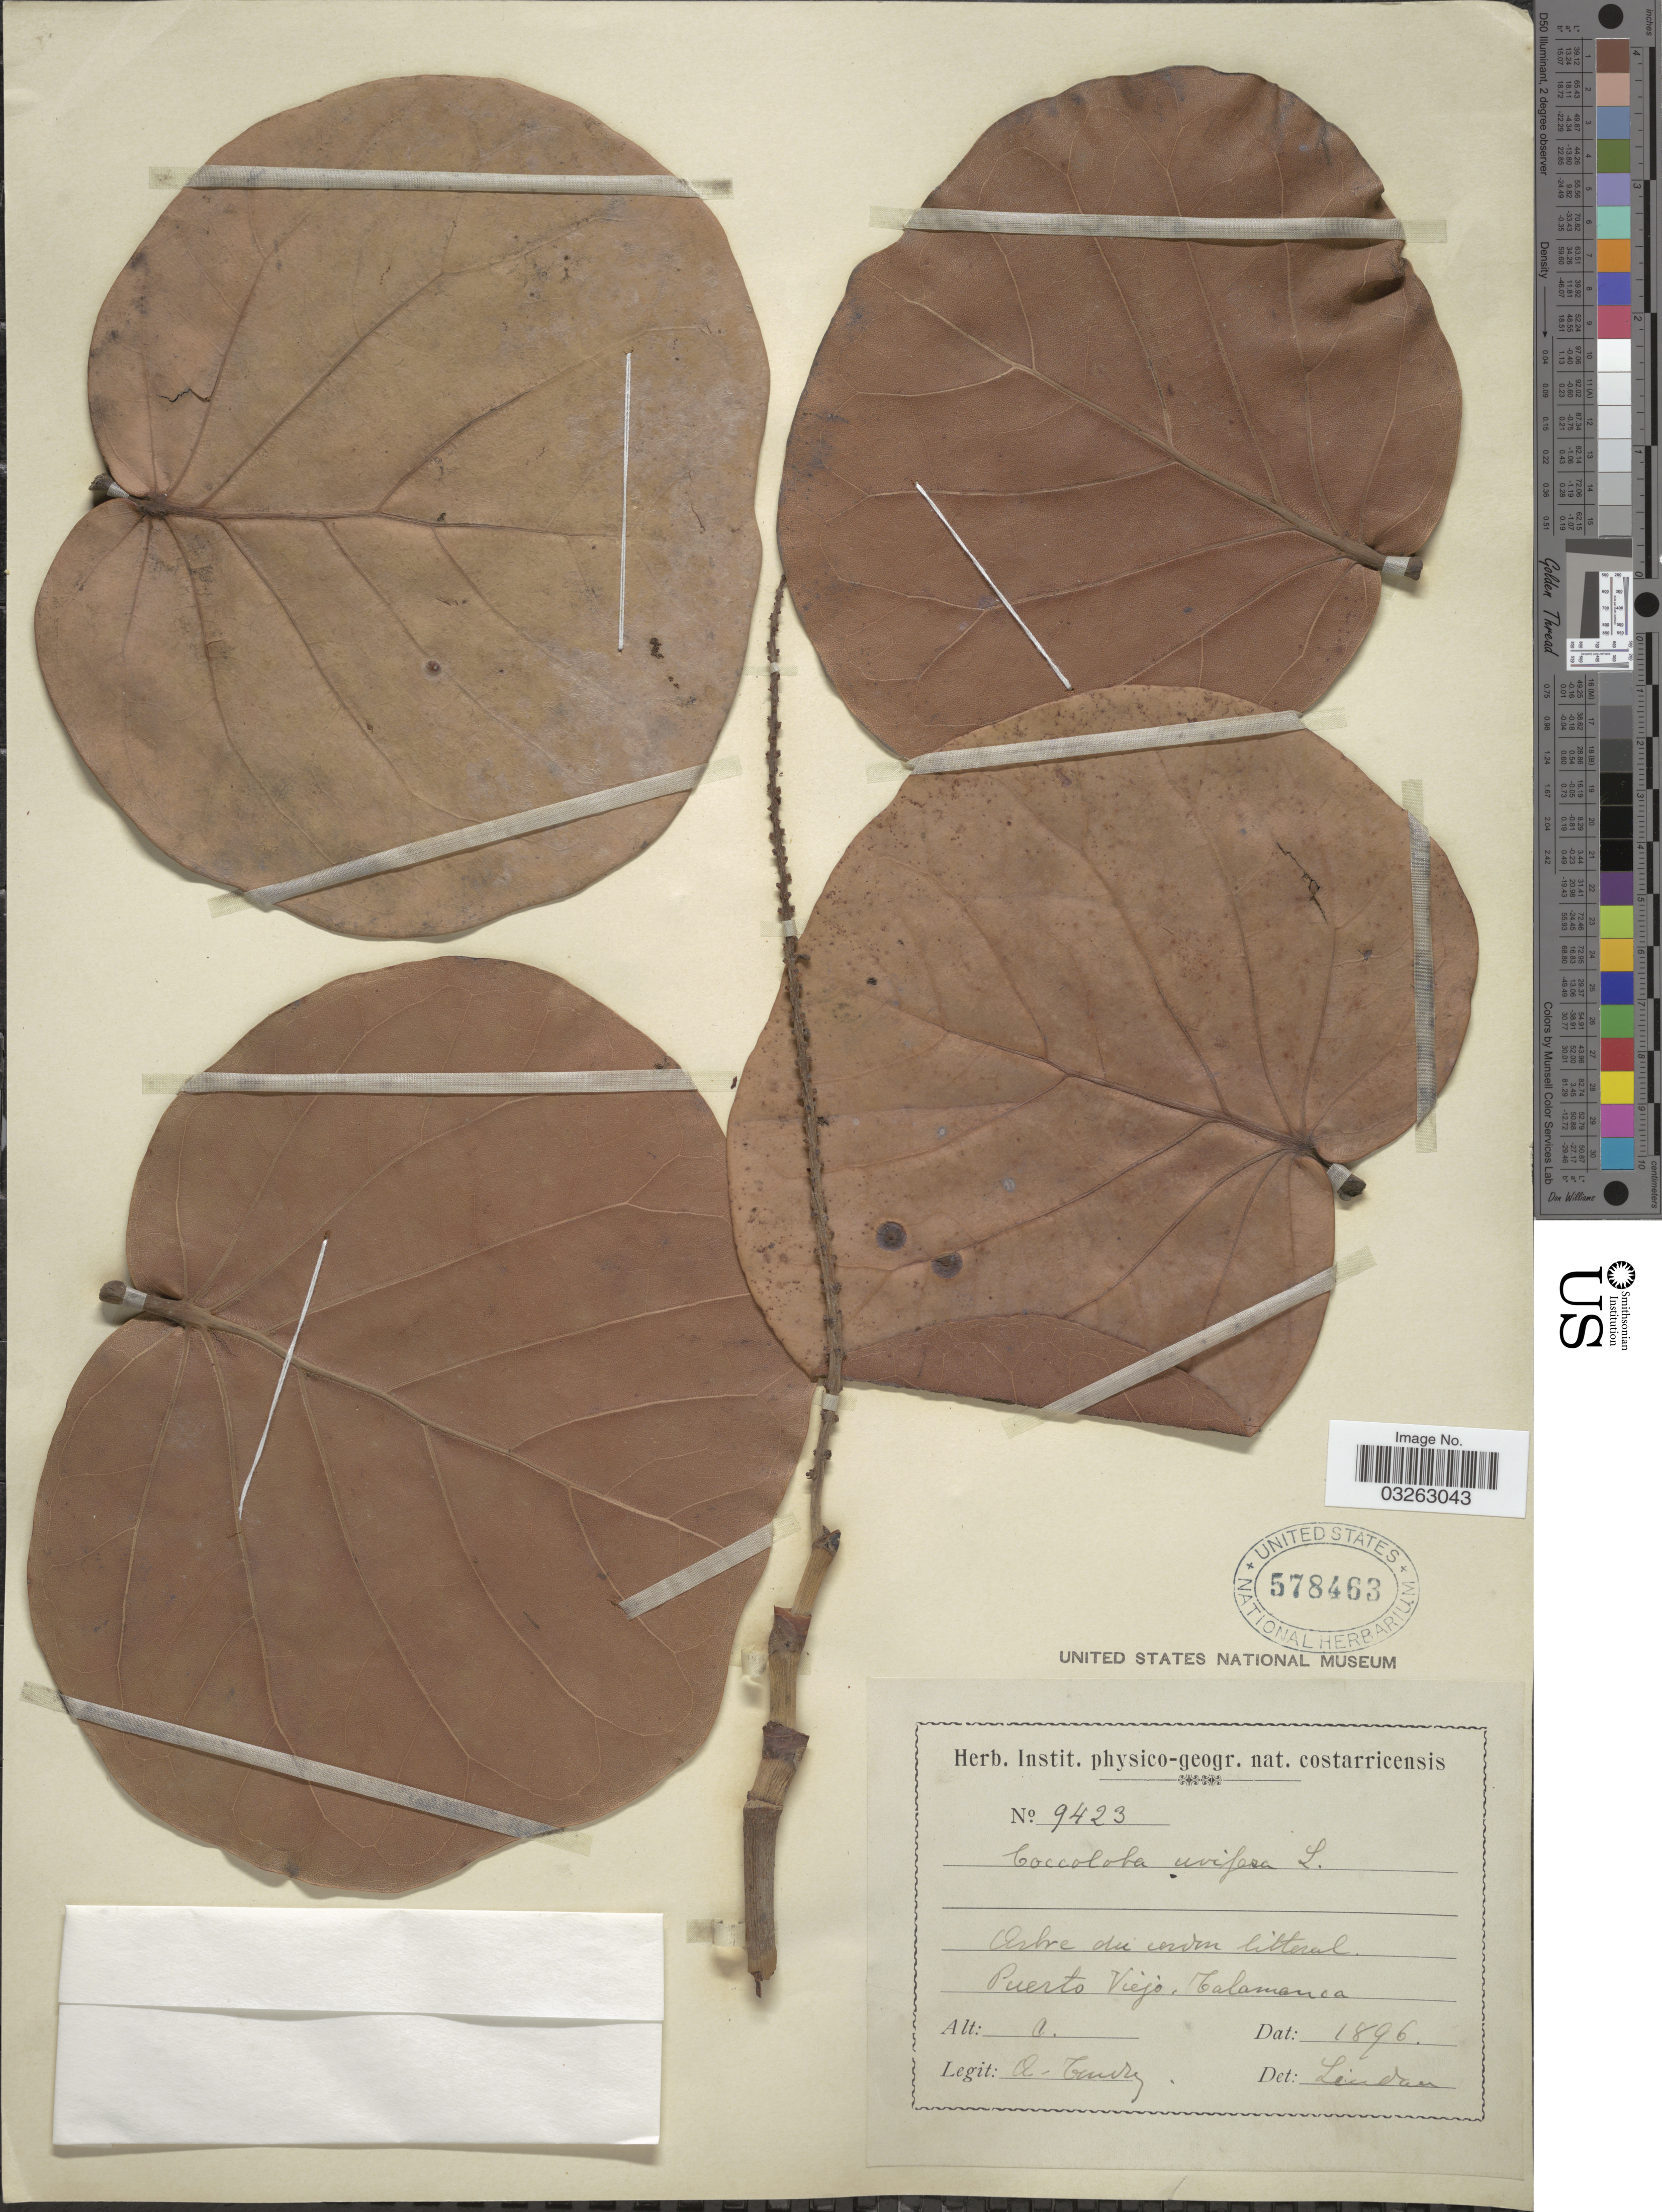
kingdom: Plantae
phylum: Tracheophyta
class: Magnoliopsida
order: Caryophyllales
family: Polygonaceae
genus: Coccoloba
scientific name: Coccoloba uvifera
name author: L.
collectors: A. Tonduz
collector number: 9423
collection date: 1896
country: Costa Rica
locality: Puerto Viejo, Talamanca.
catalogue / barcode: US 578463